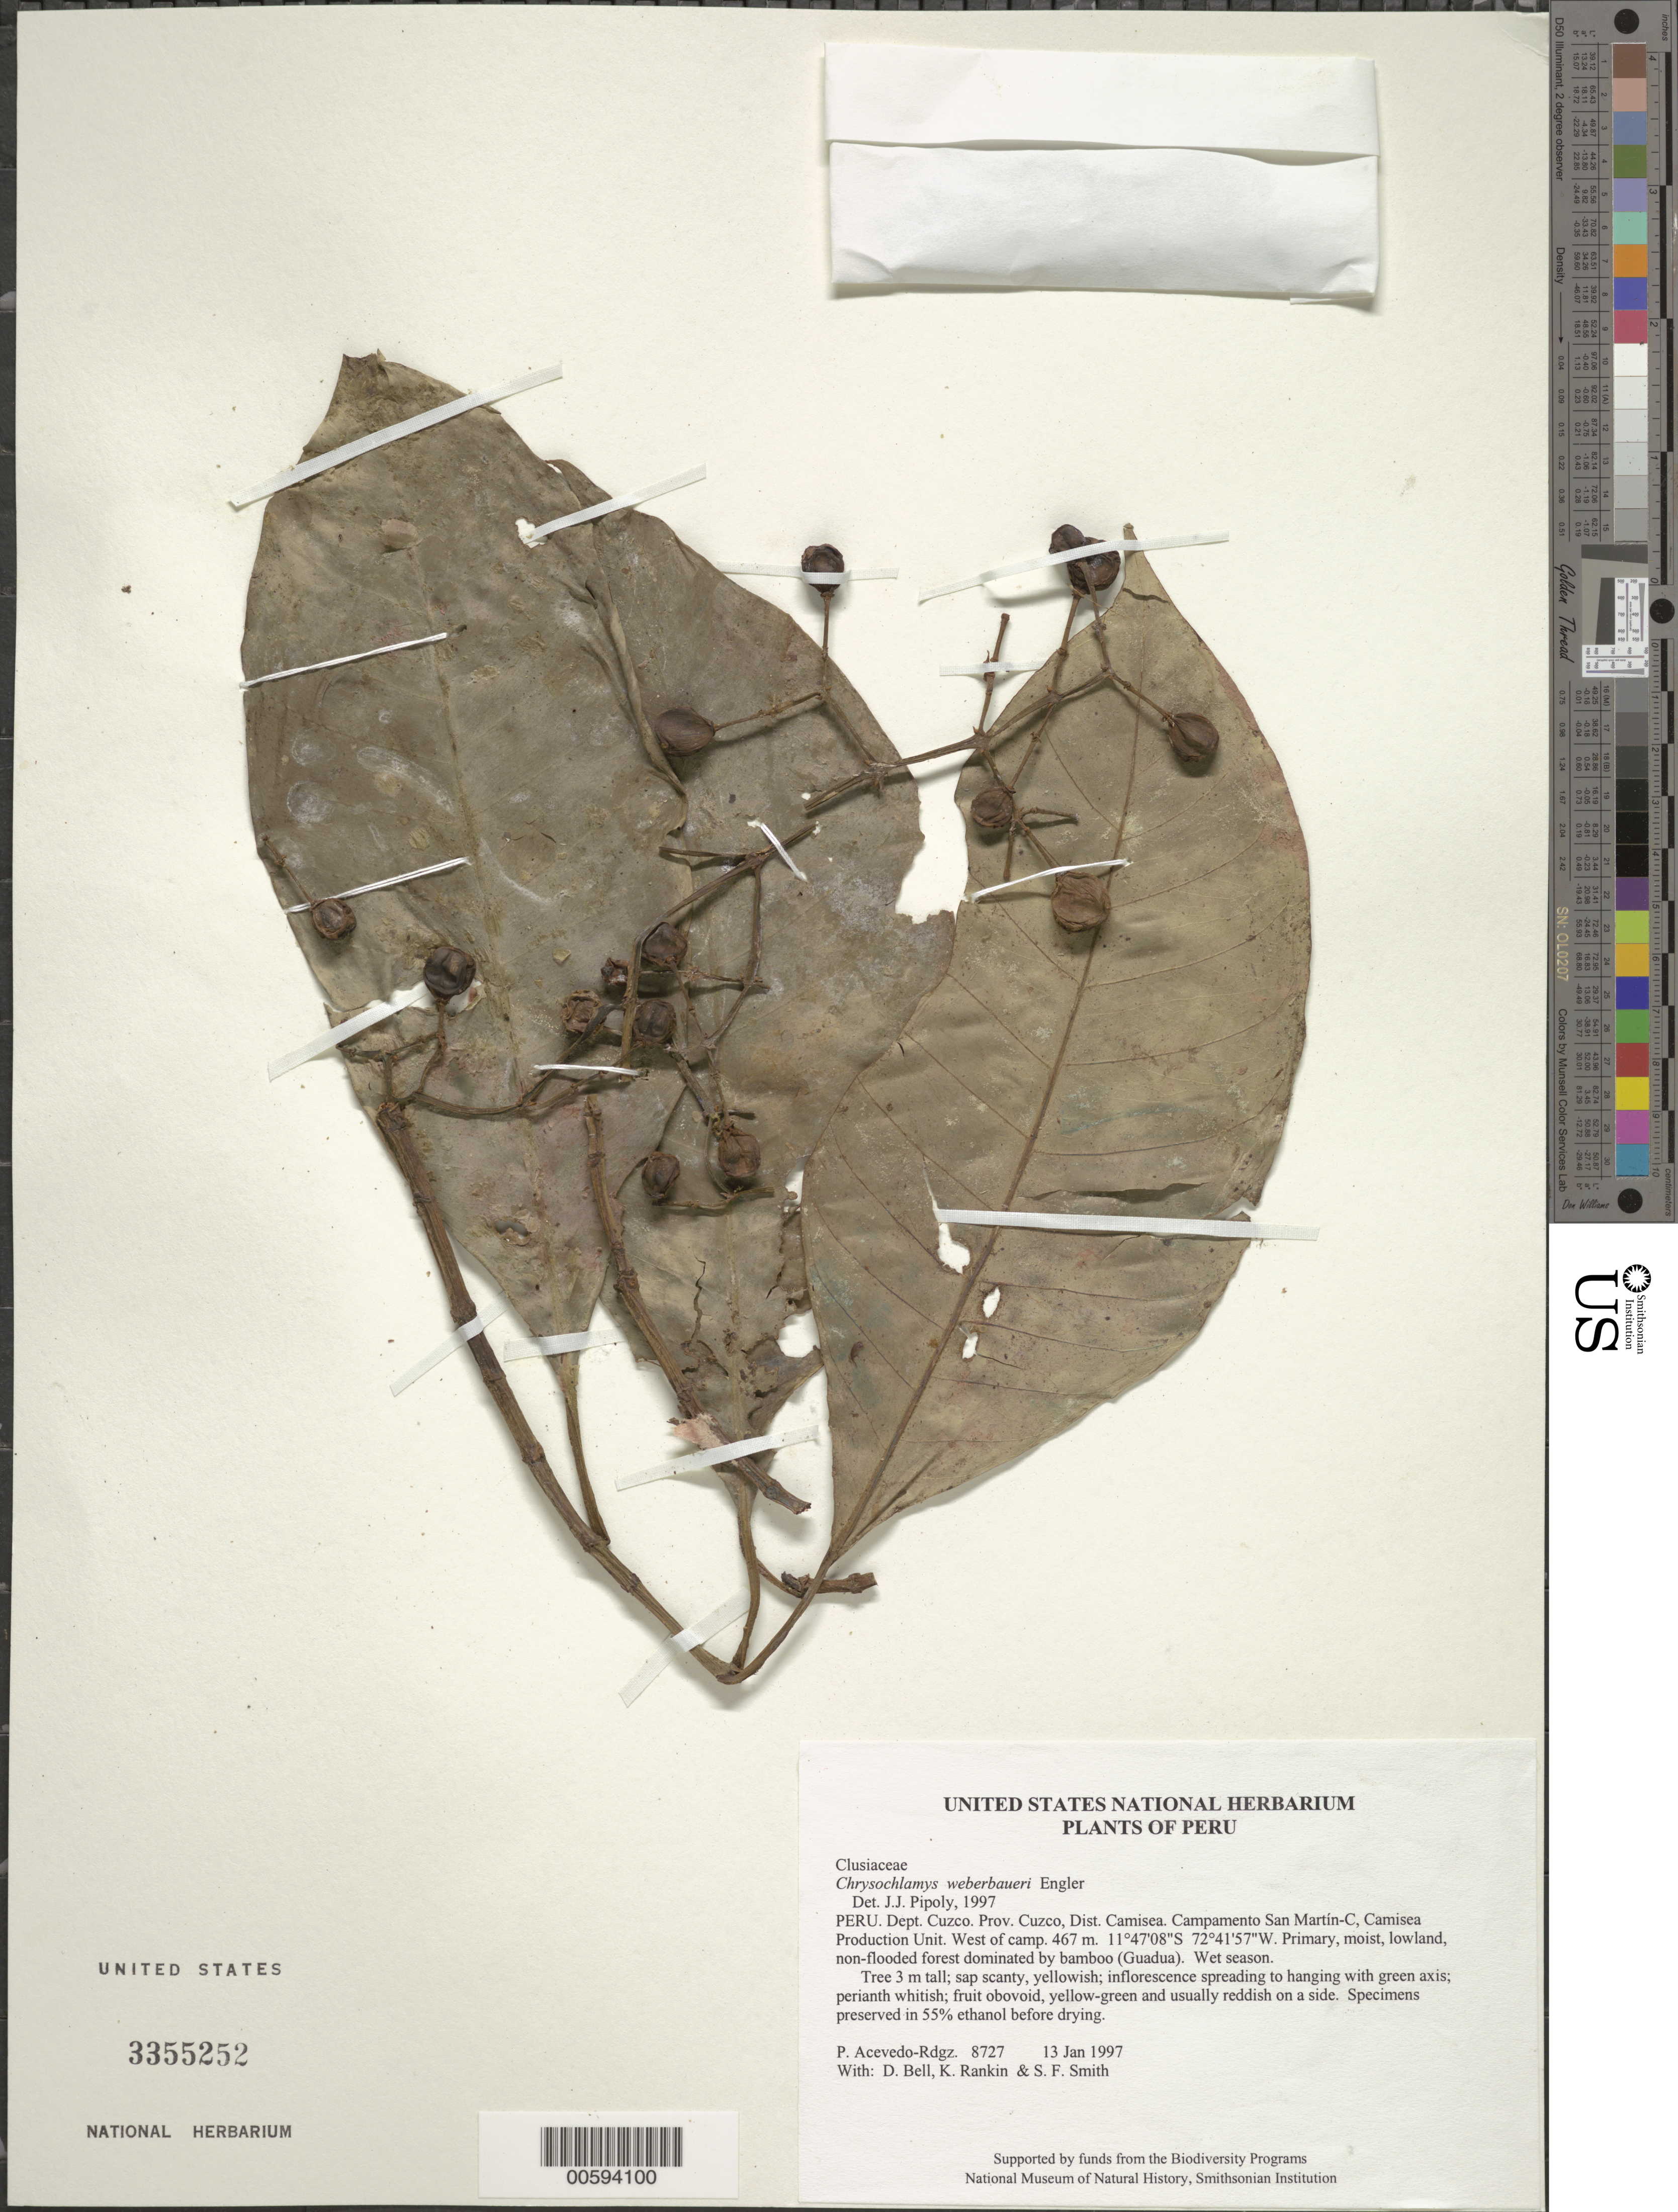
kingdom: Plantae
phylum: Tracheophyta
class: Magnoliopsida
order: Malpighiales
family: Clusiaceae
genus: Chrysochlamys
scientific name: Chrysochlamys weberbaueri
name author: Engl.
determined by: Pipoly, J. J., III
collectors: P. Acevedo-Rodr., D. A. Bell, K. B. Rankin & S.F. Smith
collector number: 8727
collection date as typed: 13 Jan 1997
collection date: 1997-01-13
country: Peru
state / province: Cusco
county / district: Cusco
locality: Districto Camisea, Campamento San Martín-C, Camisea Production Unit. West of camp.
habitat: Primary, moist, lowland, non-flooded forest dominated by bamboo (Guadua). Wet season.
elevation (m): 467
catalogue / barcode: US 3355252